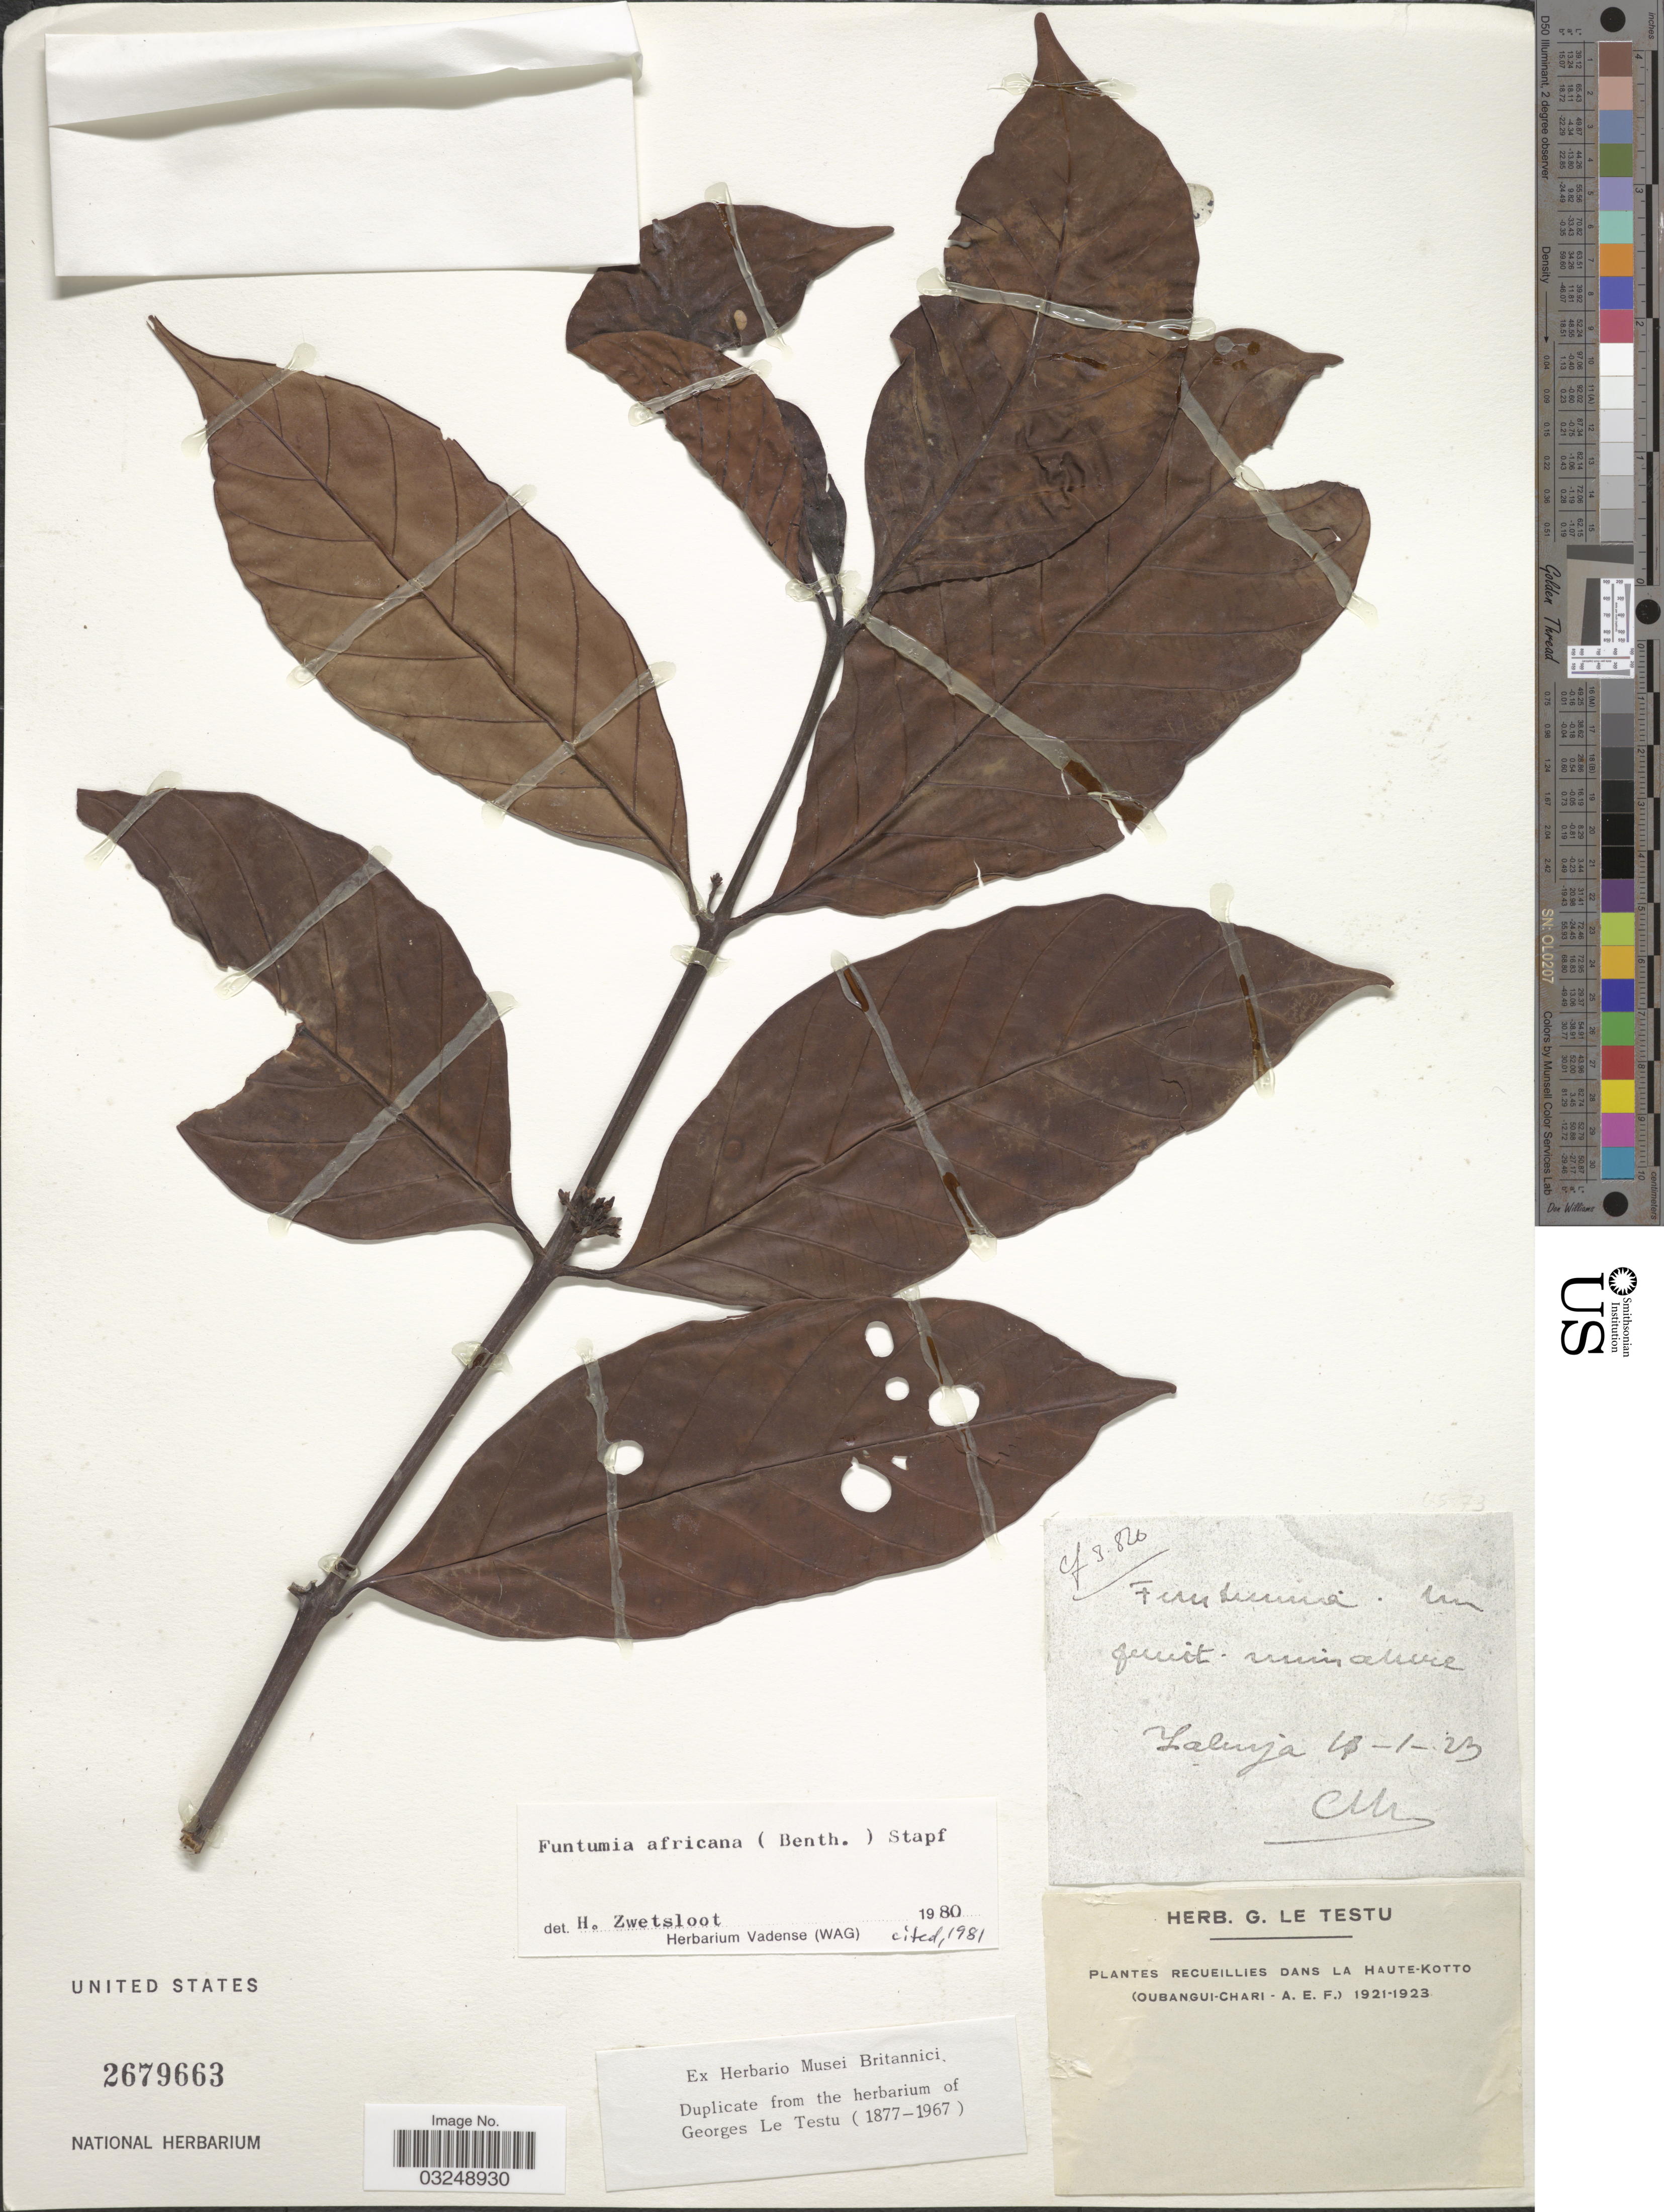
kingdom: Plantae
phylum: Tracheophyta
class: Magnoliopsida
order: Gentianales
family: Apocynaceae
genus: Funtumia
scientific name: Funtumia africana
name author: (Benth.) Stapf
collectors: G. Le Testu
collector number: cf 3810*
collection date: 1923-01-21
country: Central African Republic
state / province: Haute-Kotto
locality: Yalinga [interpreted]. Dans La Haute-Kotto. (Oubangui-Chari - A.E.F.).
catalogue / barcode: US 2679663